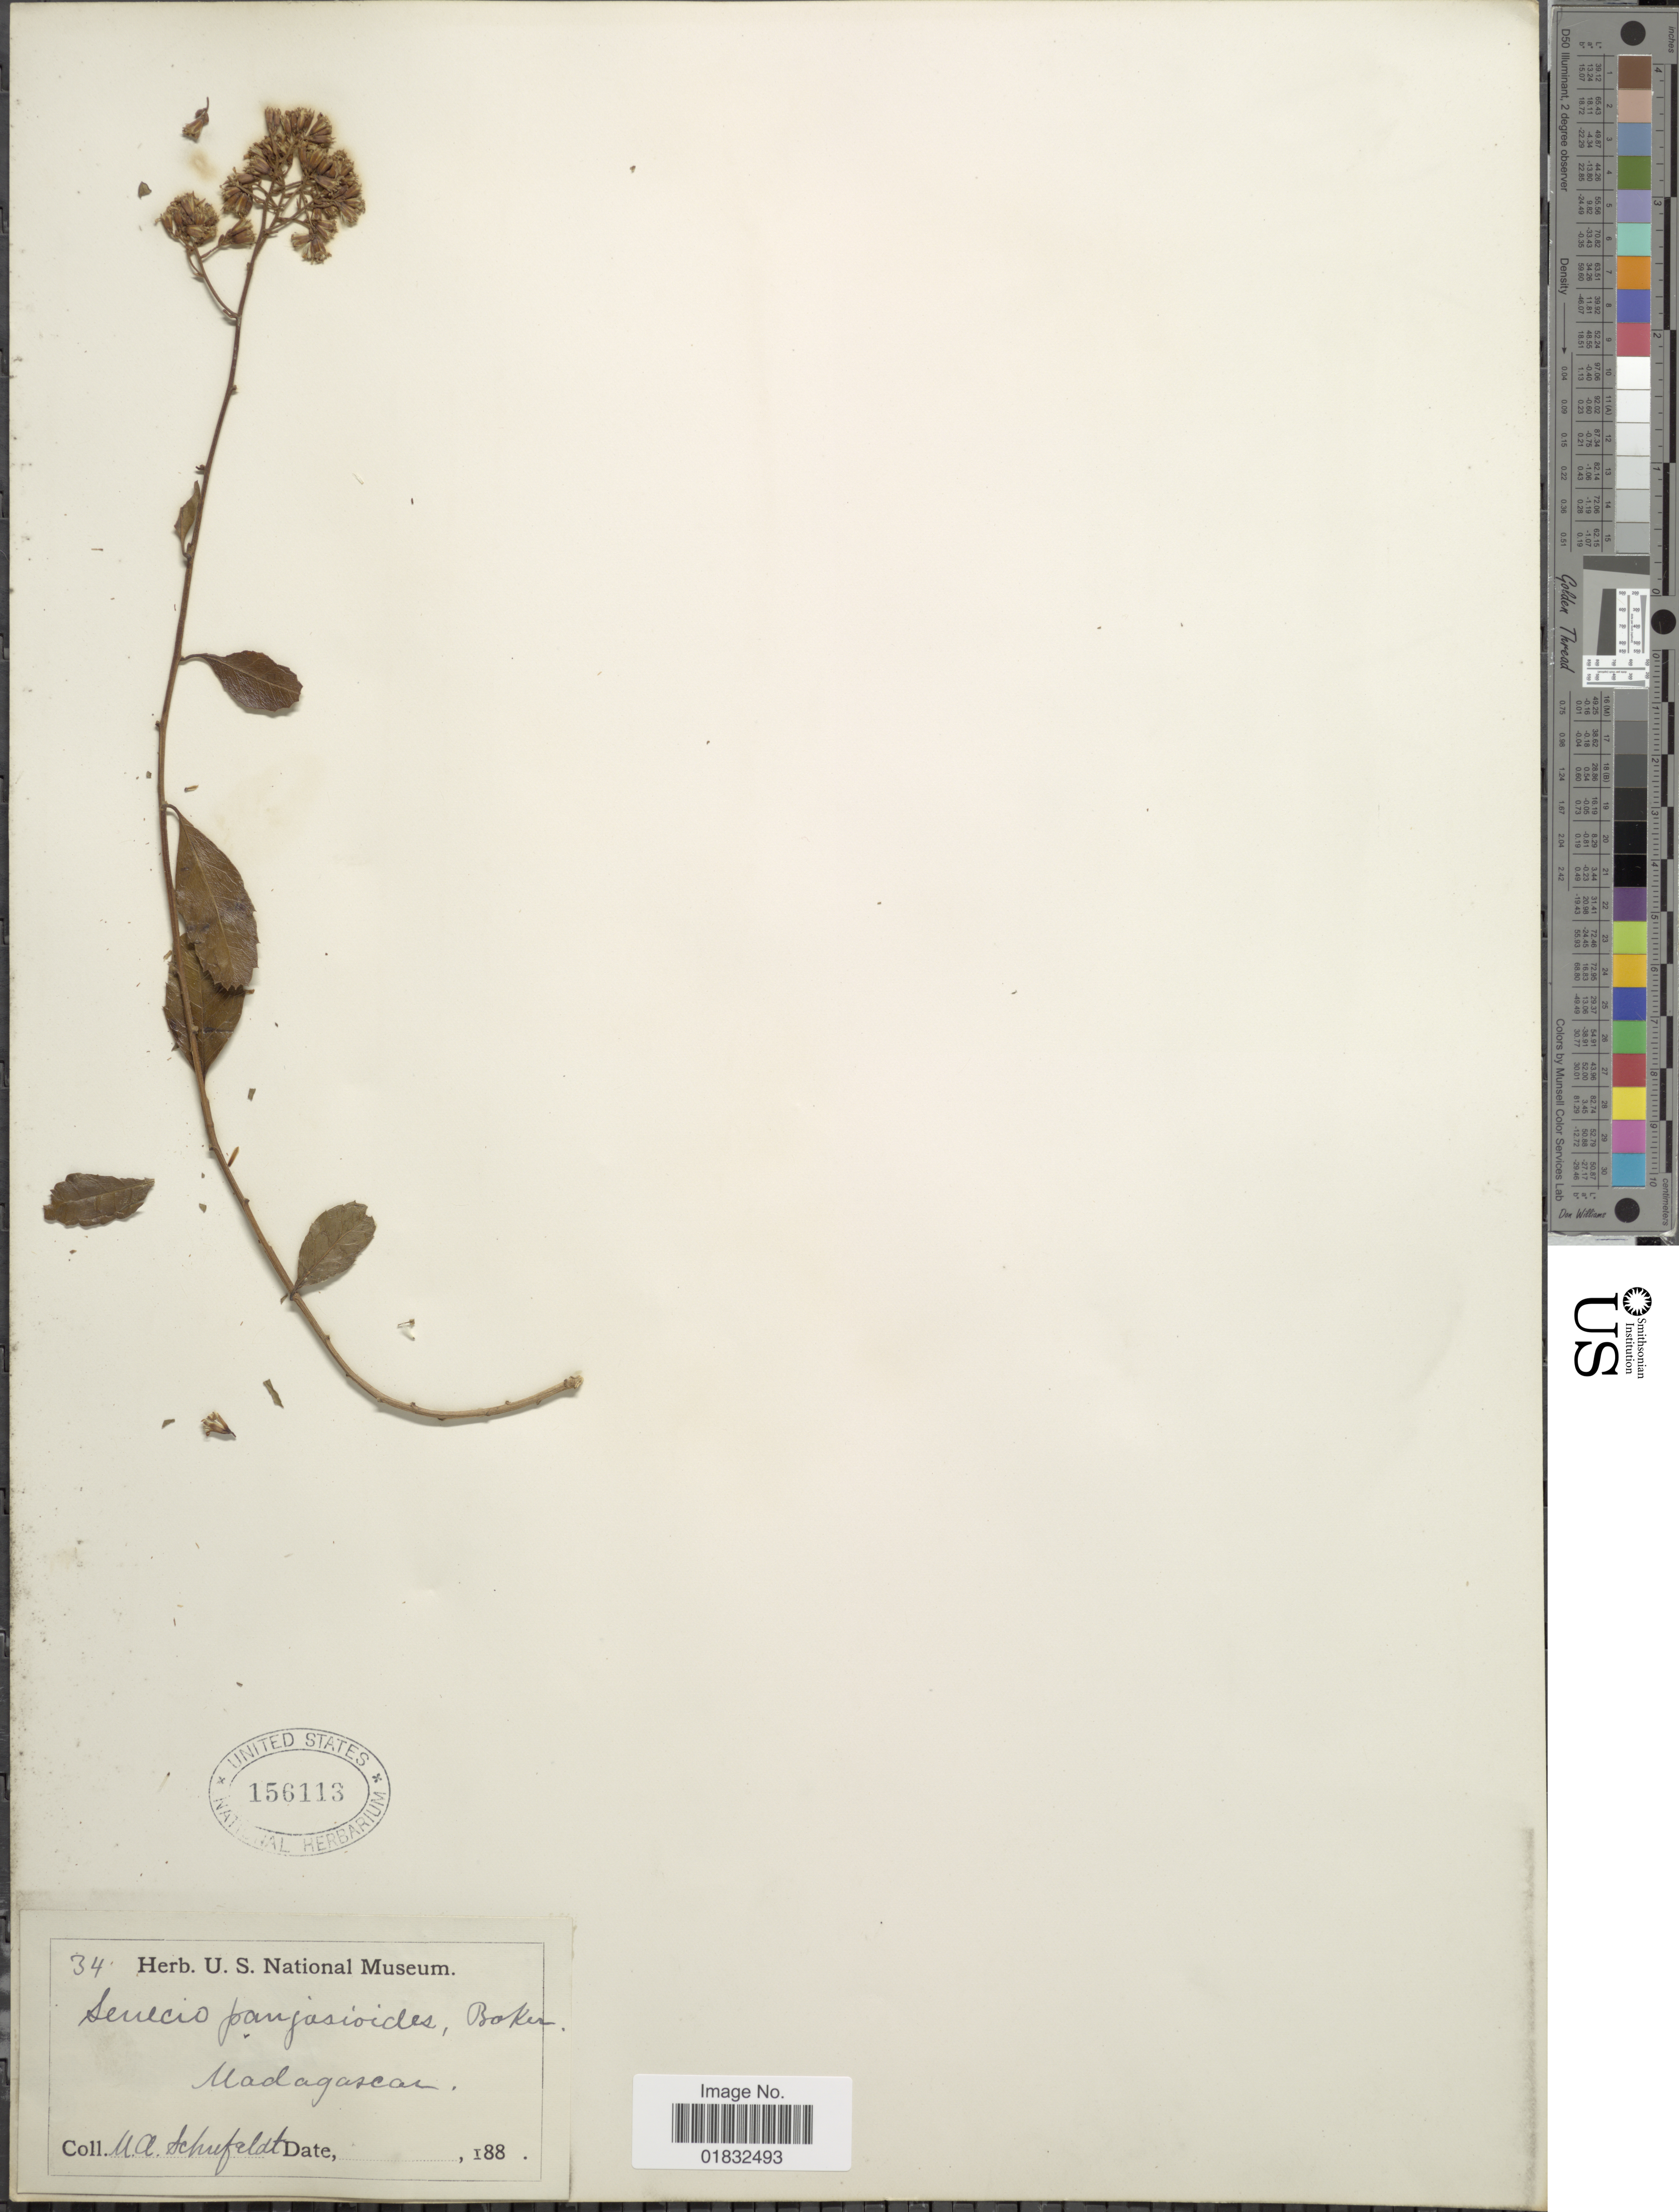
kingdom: Plantae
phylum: Tracheophyta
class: Magnoliopsida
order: Asterales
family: Asteraceae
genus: Hubertia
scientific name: Hubertia faujasioides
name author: (Baker) C. Jeffrey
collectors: U. Shufelat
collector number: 34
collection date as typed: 188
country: Madagascar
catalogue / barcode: US 156113